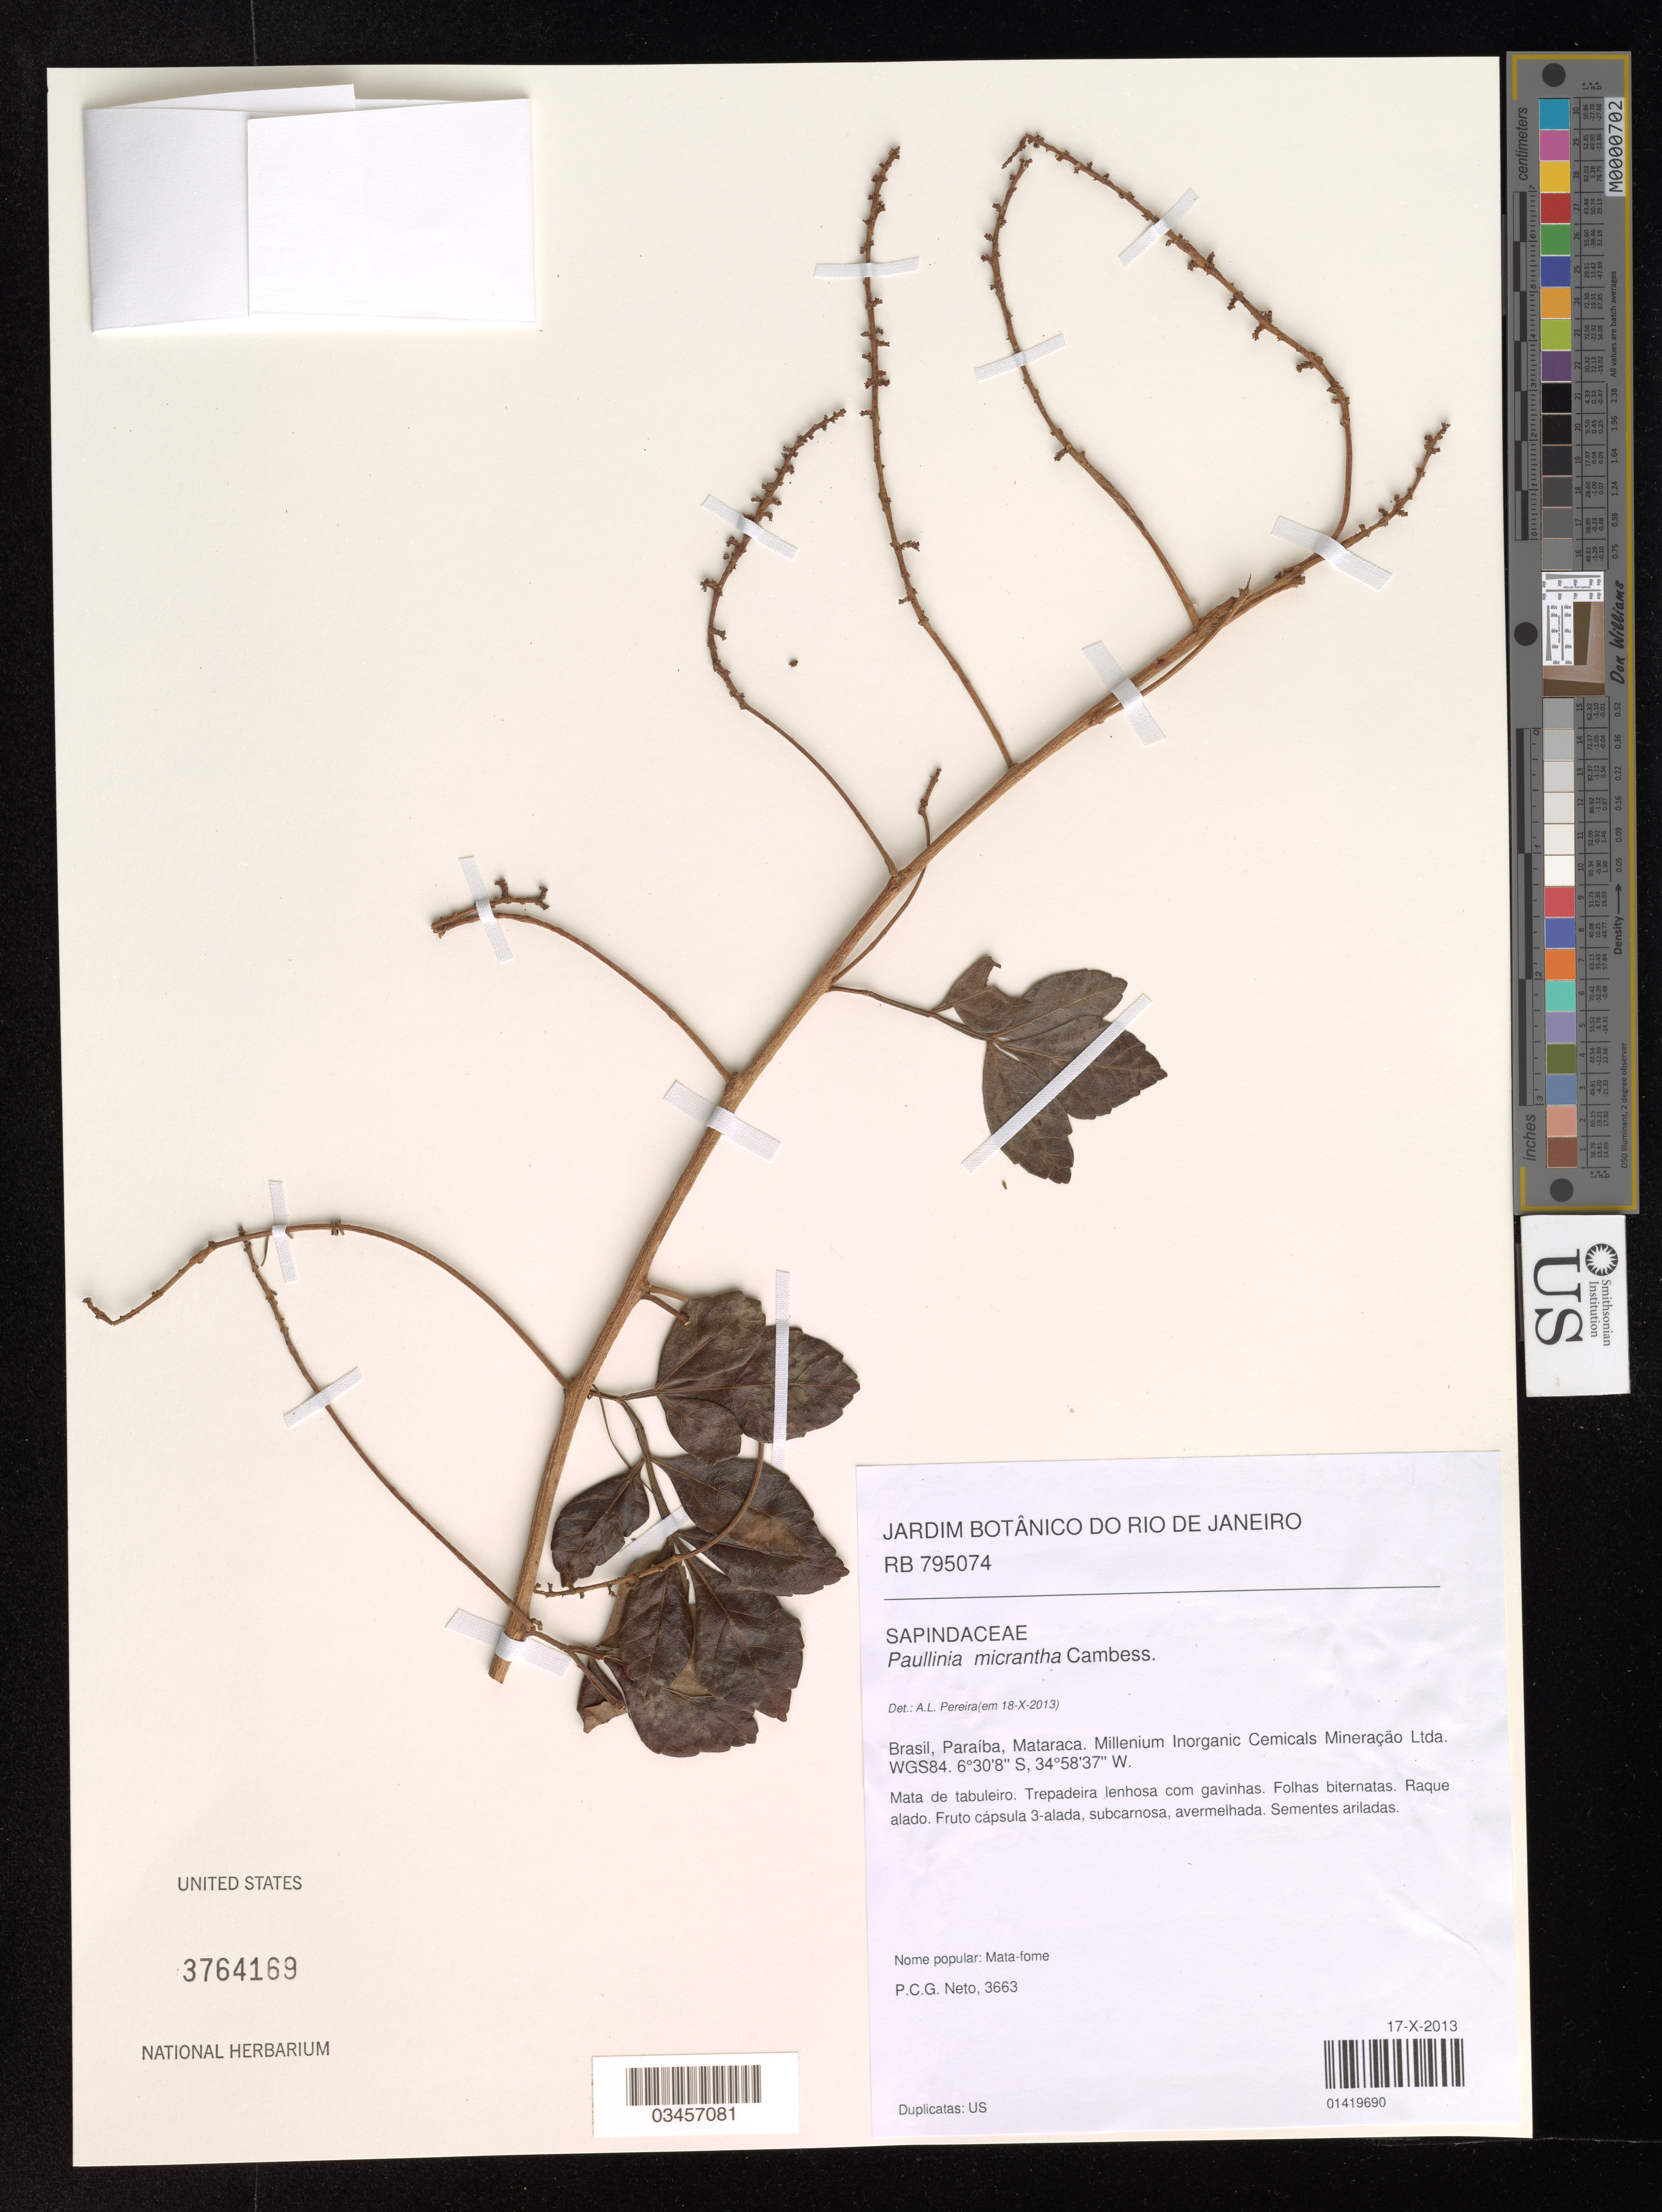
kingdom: Plantae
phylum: Tracheophyta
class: Magnoliopsida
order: Sapindales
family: Sapindaceae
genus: Paullinia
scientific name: Paullinia micrantha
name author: Cambess.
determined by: Pereira, A. L.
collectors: P. Neto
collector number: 3663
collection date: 2013-10-17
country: Brazil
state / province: Paraíba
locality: Mataraca. Millenium Inorganic Cemicals Mineraçãp Ltd. WGS84.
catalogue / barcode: US 3764169